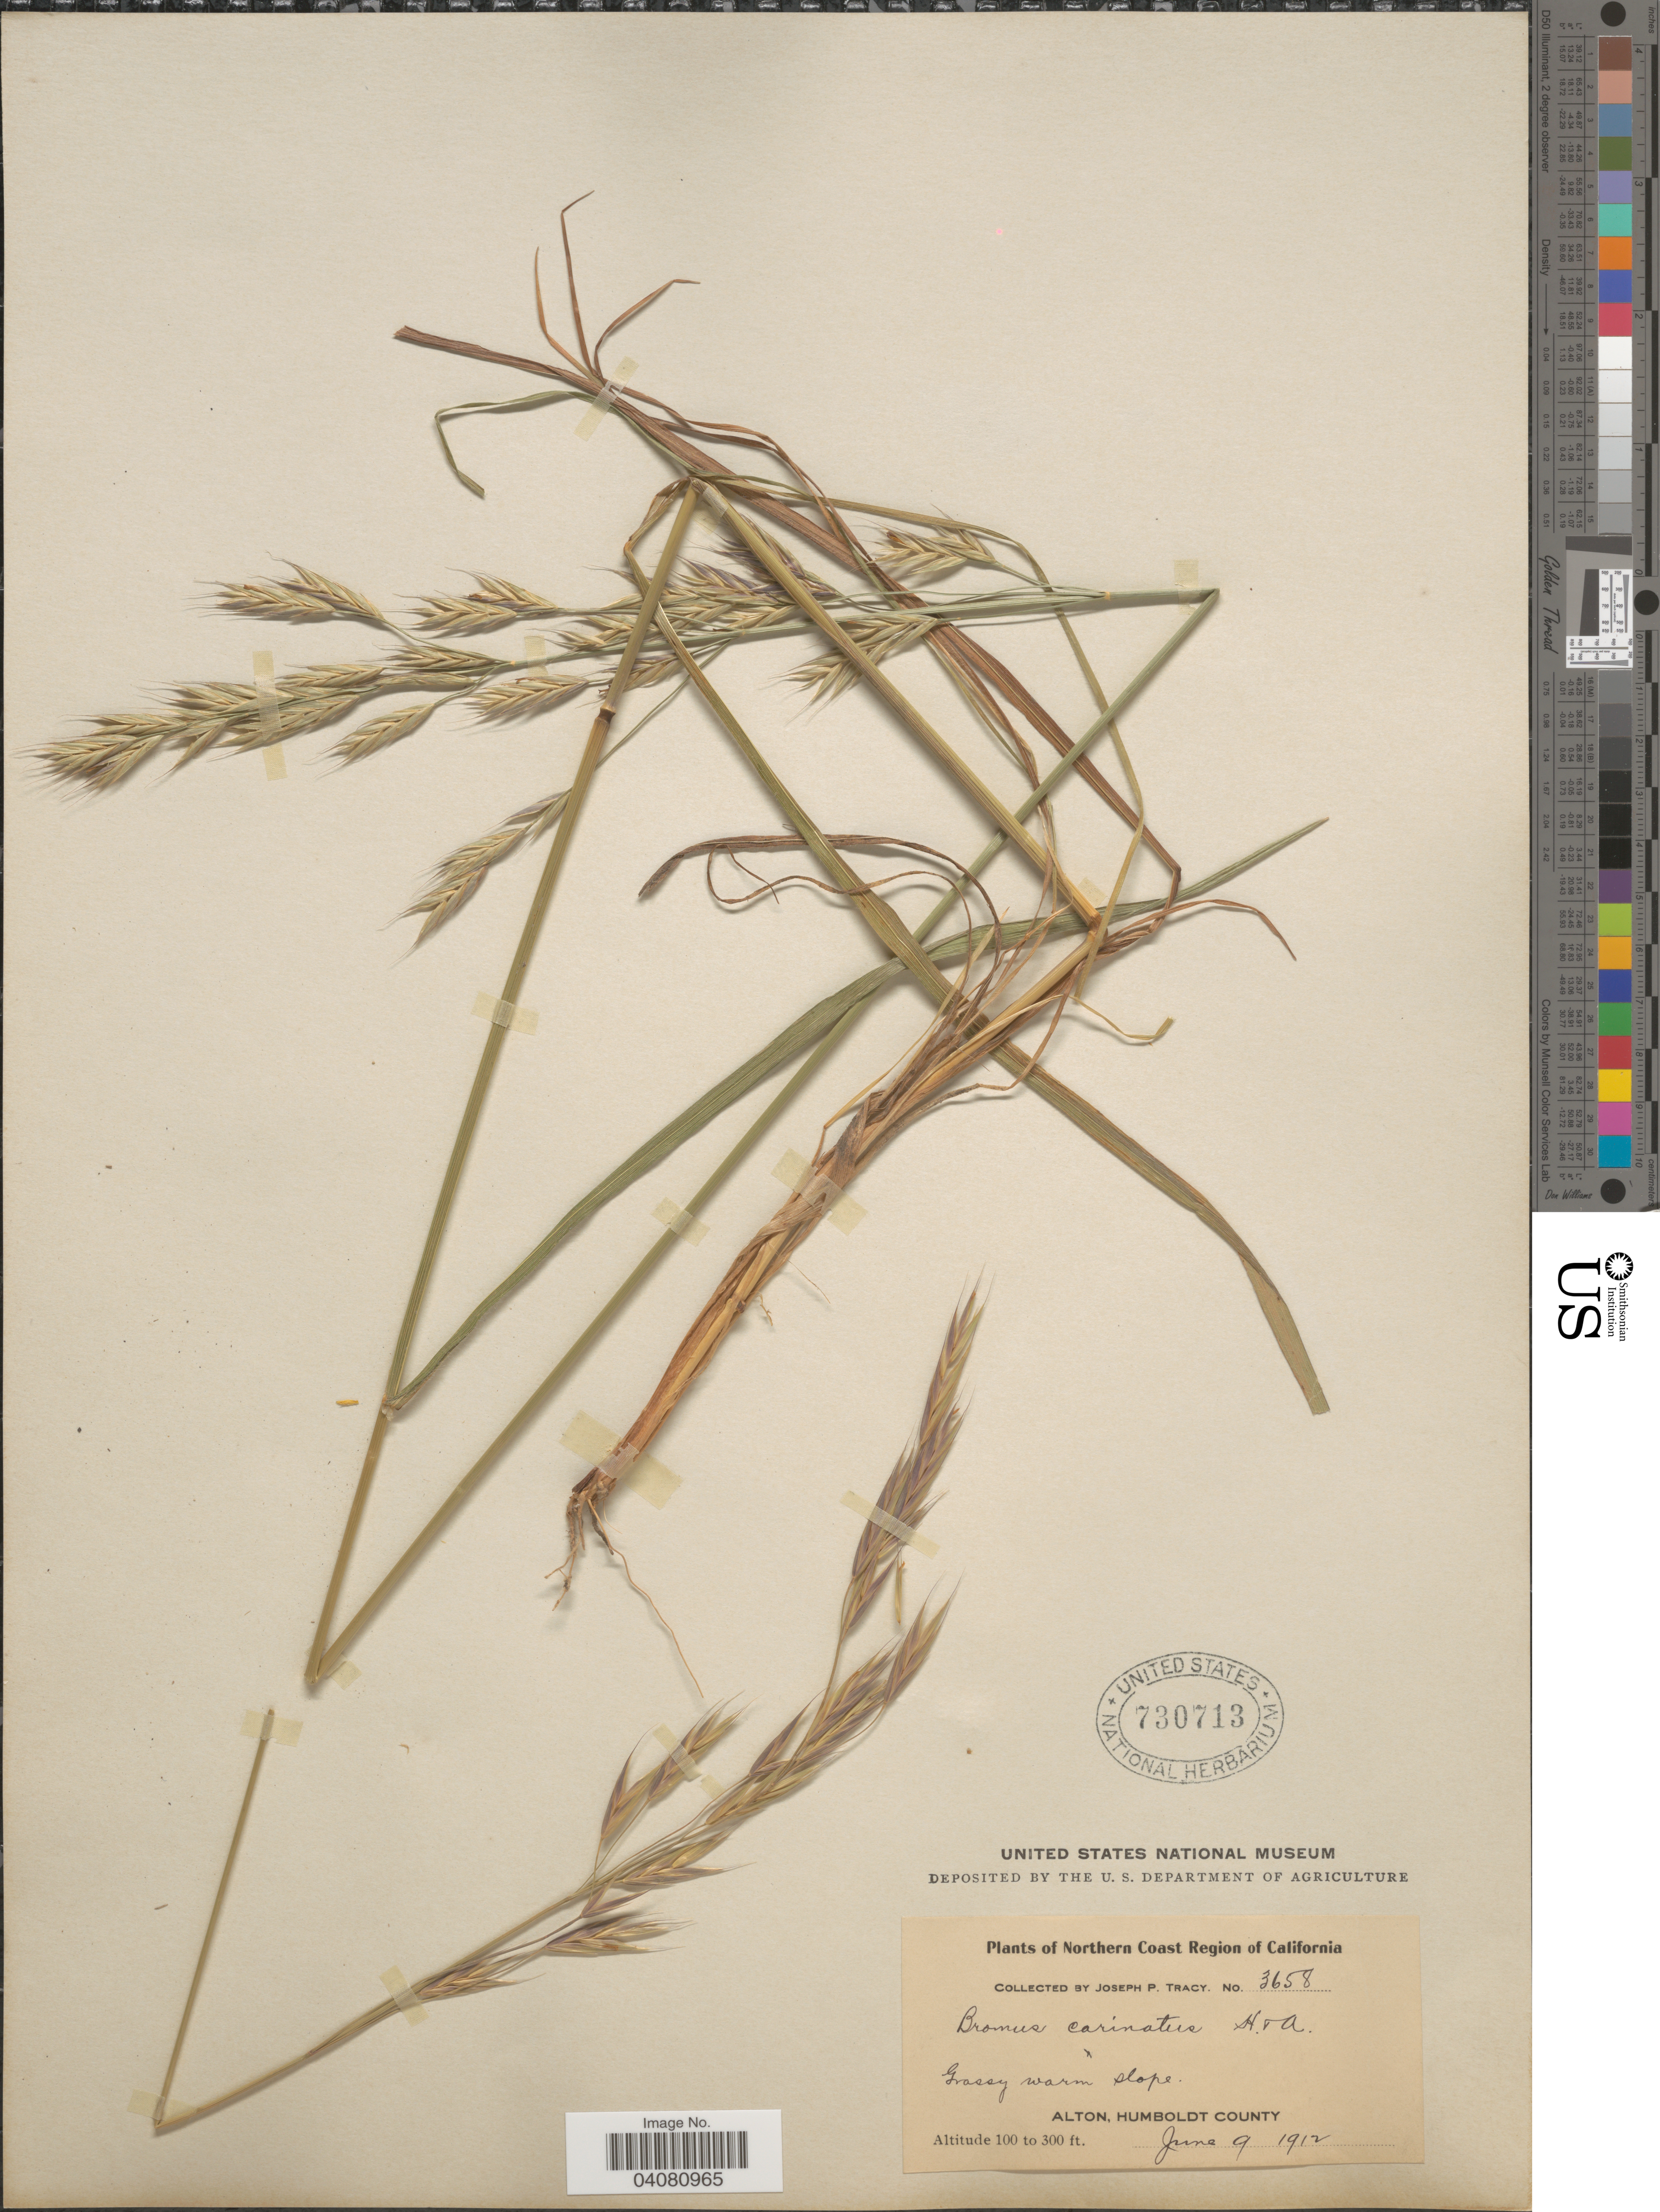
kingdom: Plantae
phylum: Tracheophyta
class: Liliopsida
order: Poales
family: Poaceae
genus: Bromus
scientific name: Bromus carinatus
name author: Hook. & Arn.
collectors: J. Tracy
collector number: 3658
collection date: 1912-06-09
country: United States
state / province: California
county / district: Humboldt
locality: Northern Coast Region of California. Alton, Humboldt County.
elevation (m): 30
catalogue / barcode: US 730713